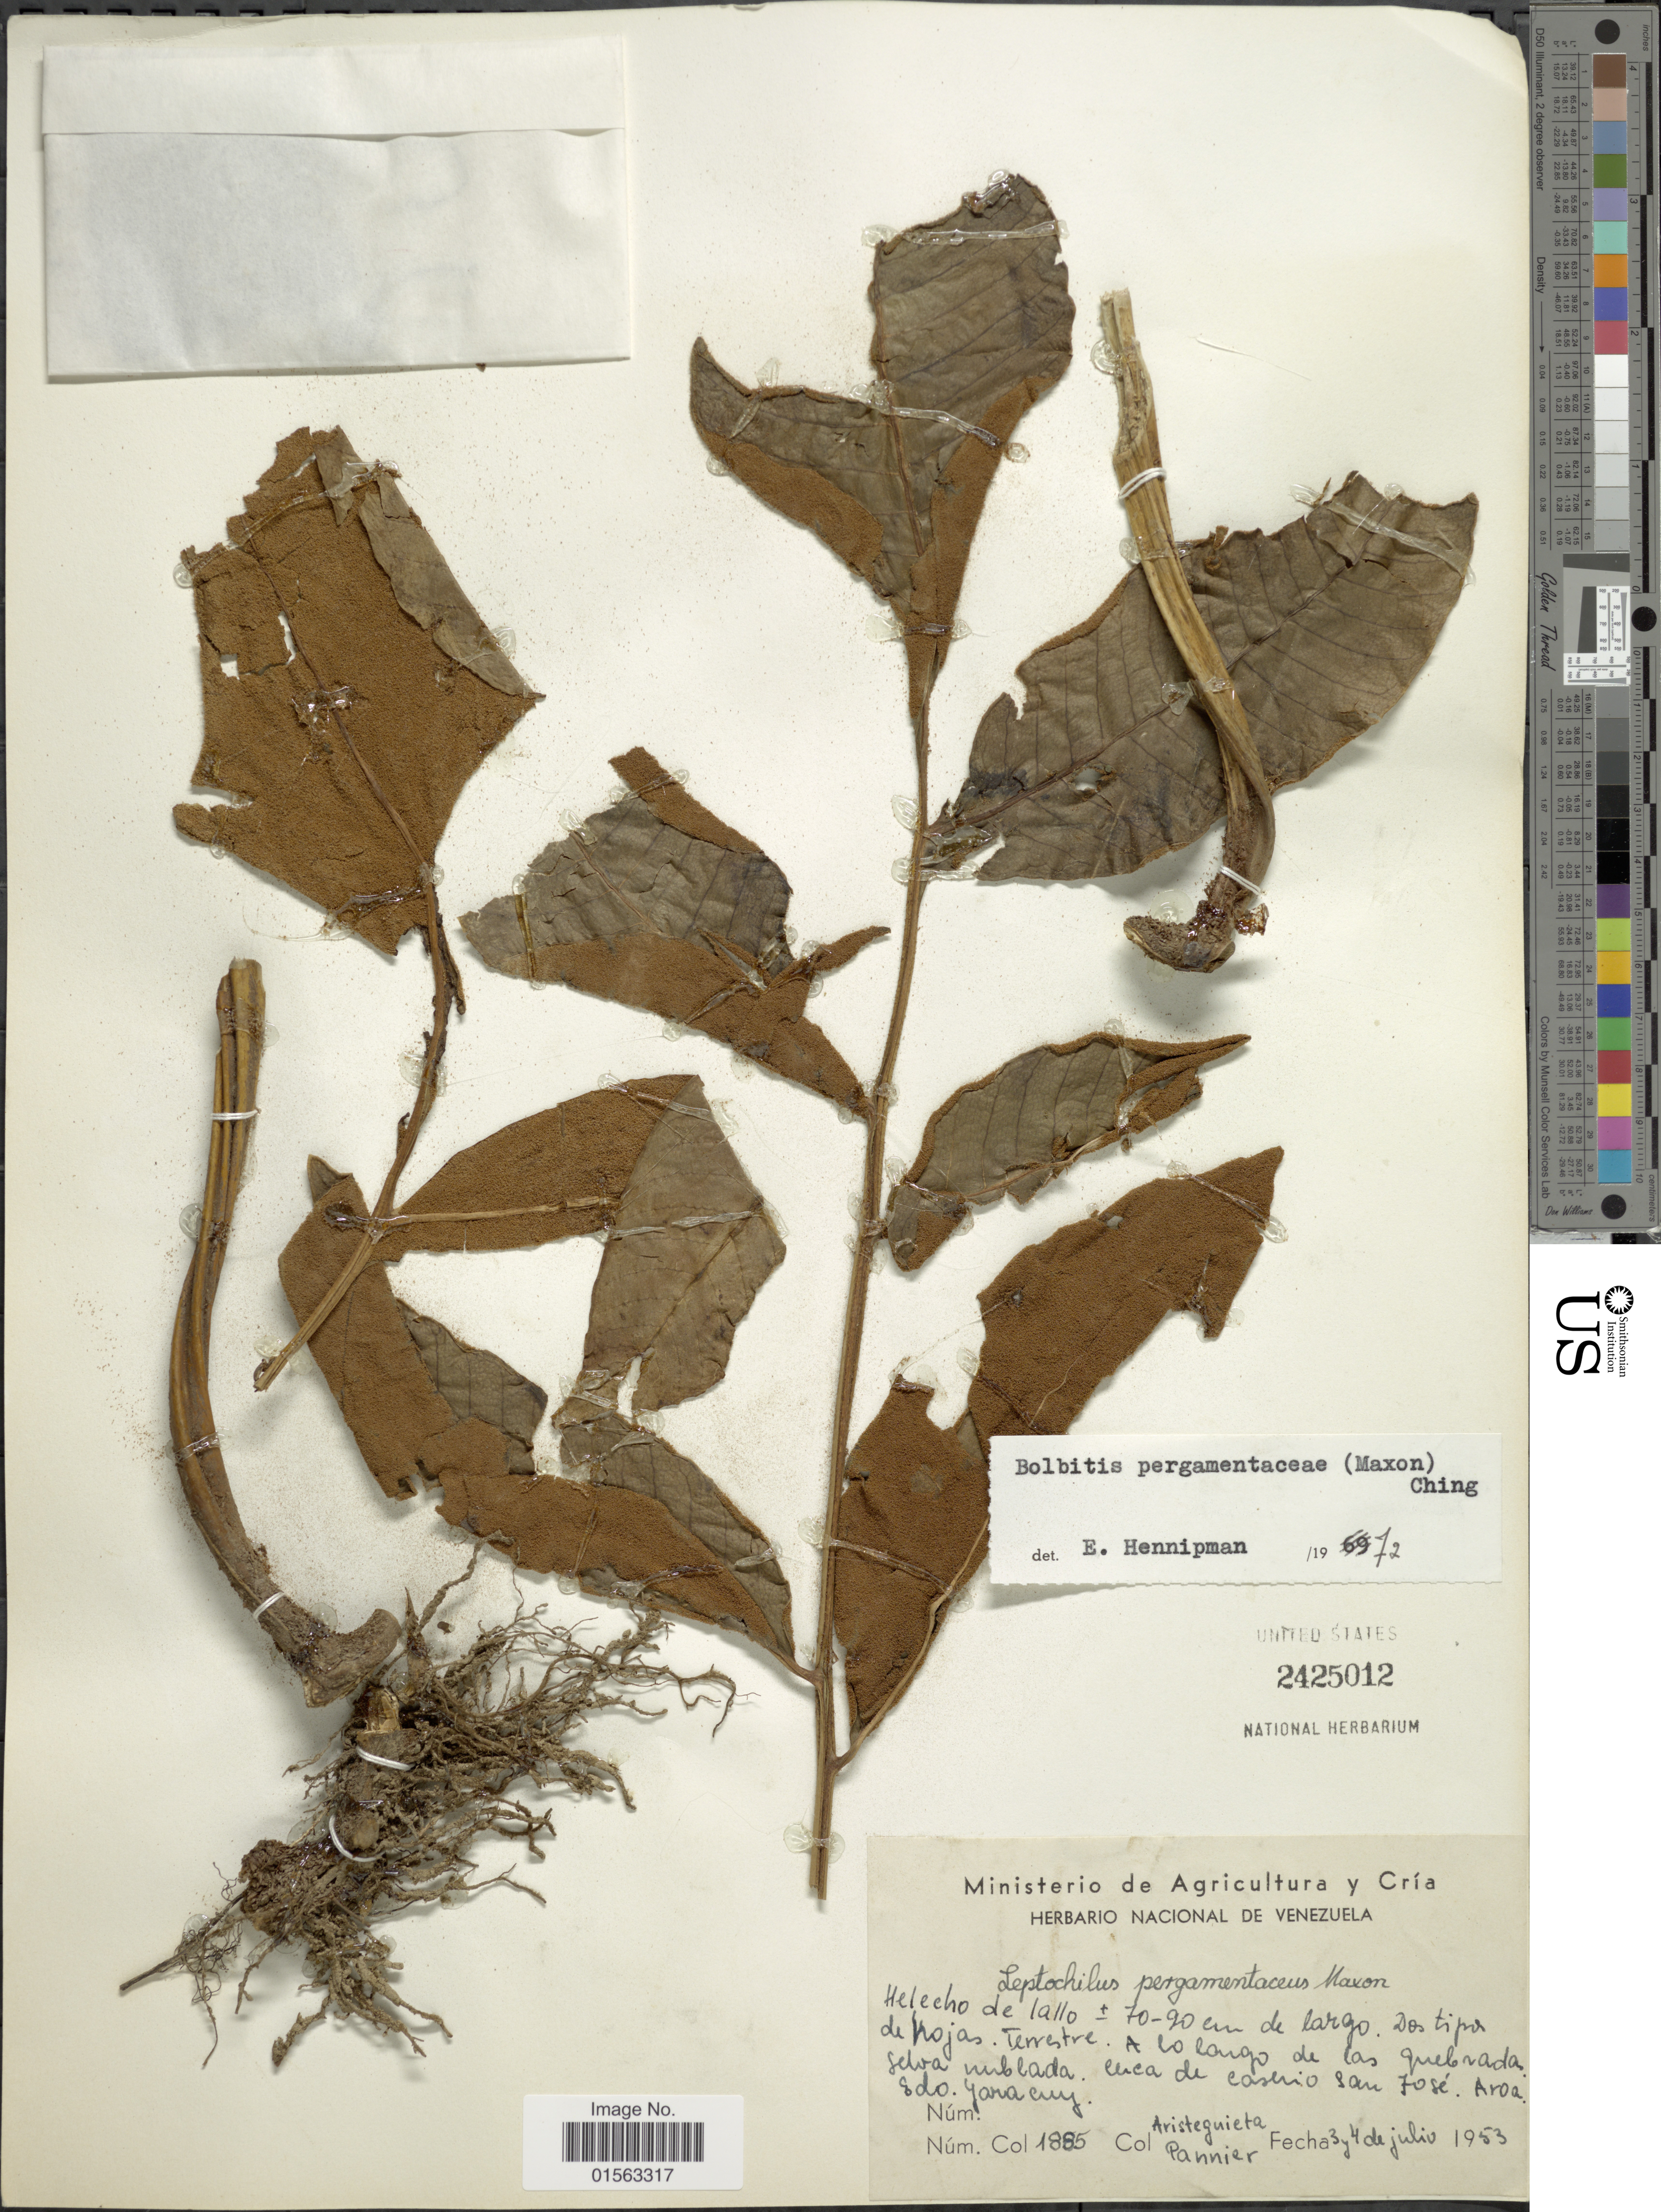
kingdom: Plantae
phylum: Tracheophyta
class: Polypodiopsida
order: Polypodiales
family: Dryopteridaceae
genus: Mickelia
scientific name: Mickelia pergamentacea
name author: (Maxon) R.C. Moran et al.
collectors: -. Aristeguieta & Pannier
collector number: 1885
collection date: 1953-07-03/1953-07-04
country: Venezuela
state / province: Yaracuy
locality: Helecho de lallo, dos tipos de Rojas, Terrestre a lo largo de las quebrada selva nublada, cerca de caserio San José, Aroa Edo. Yaracuy.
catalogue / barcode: US 2425012